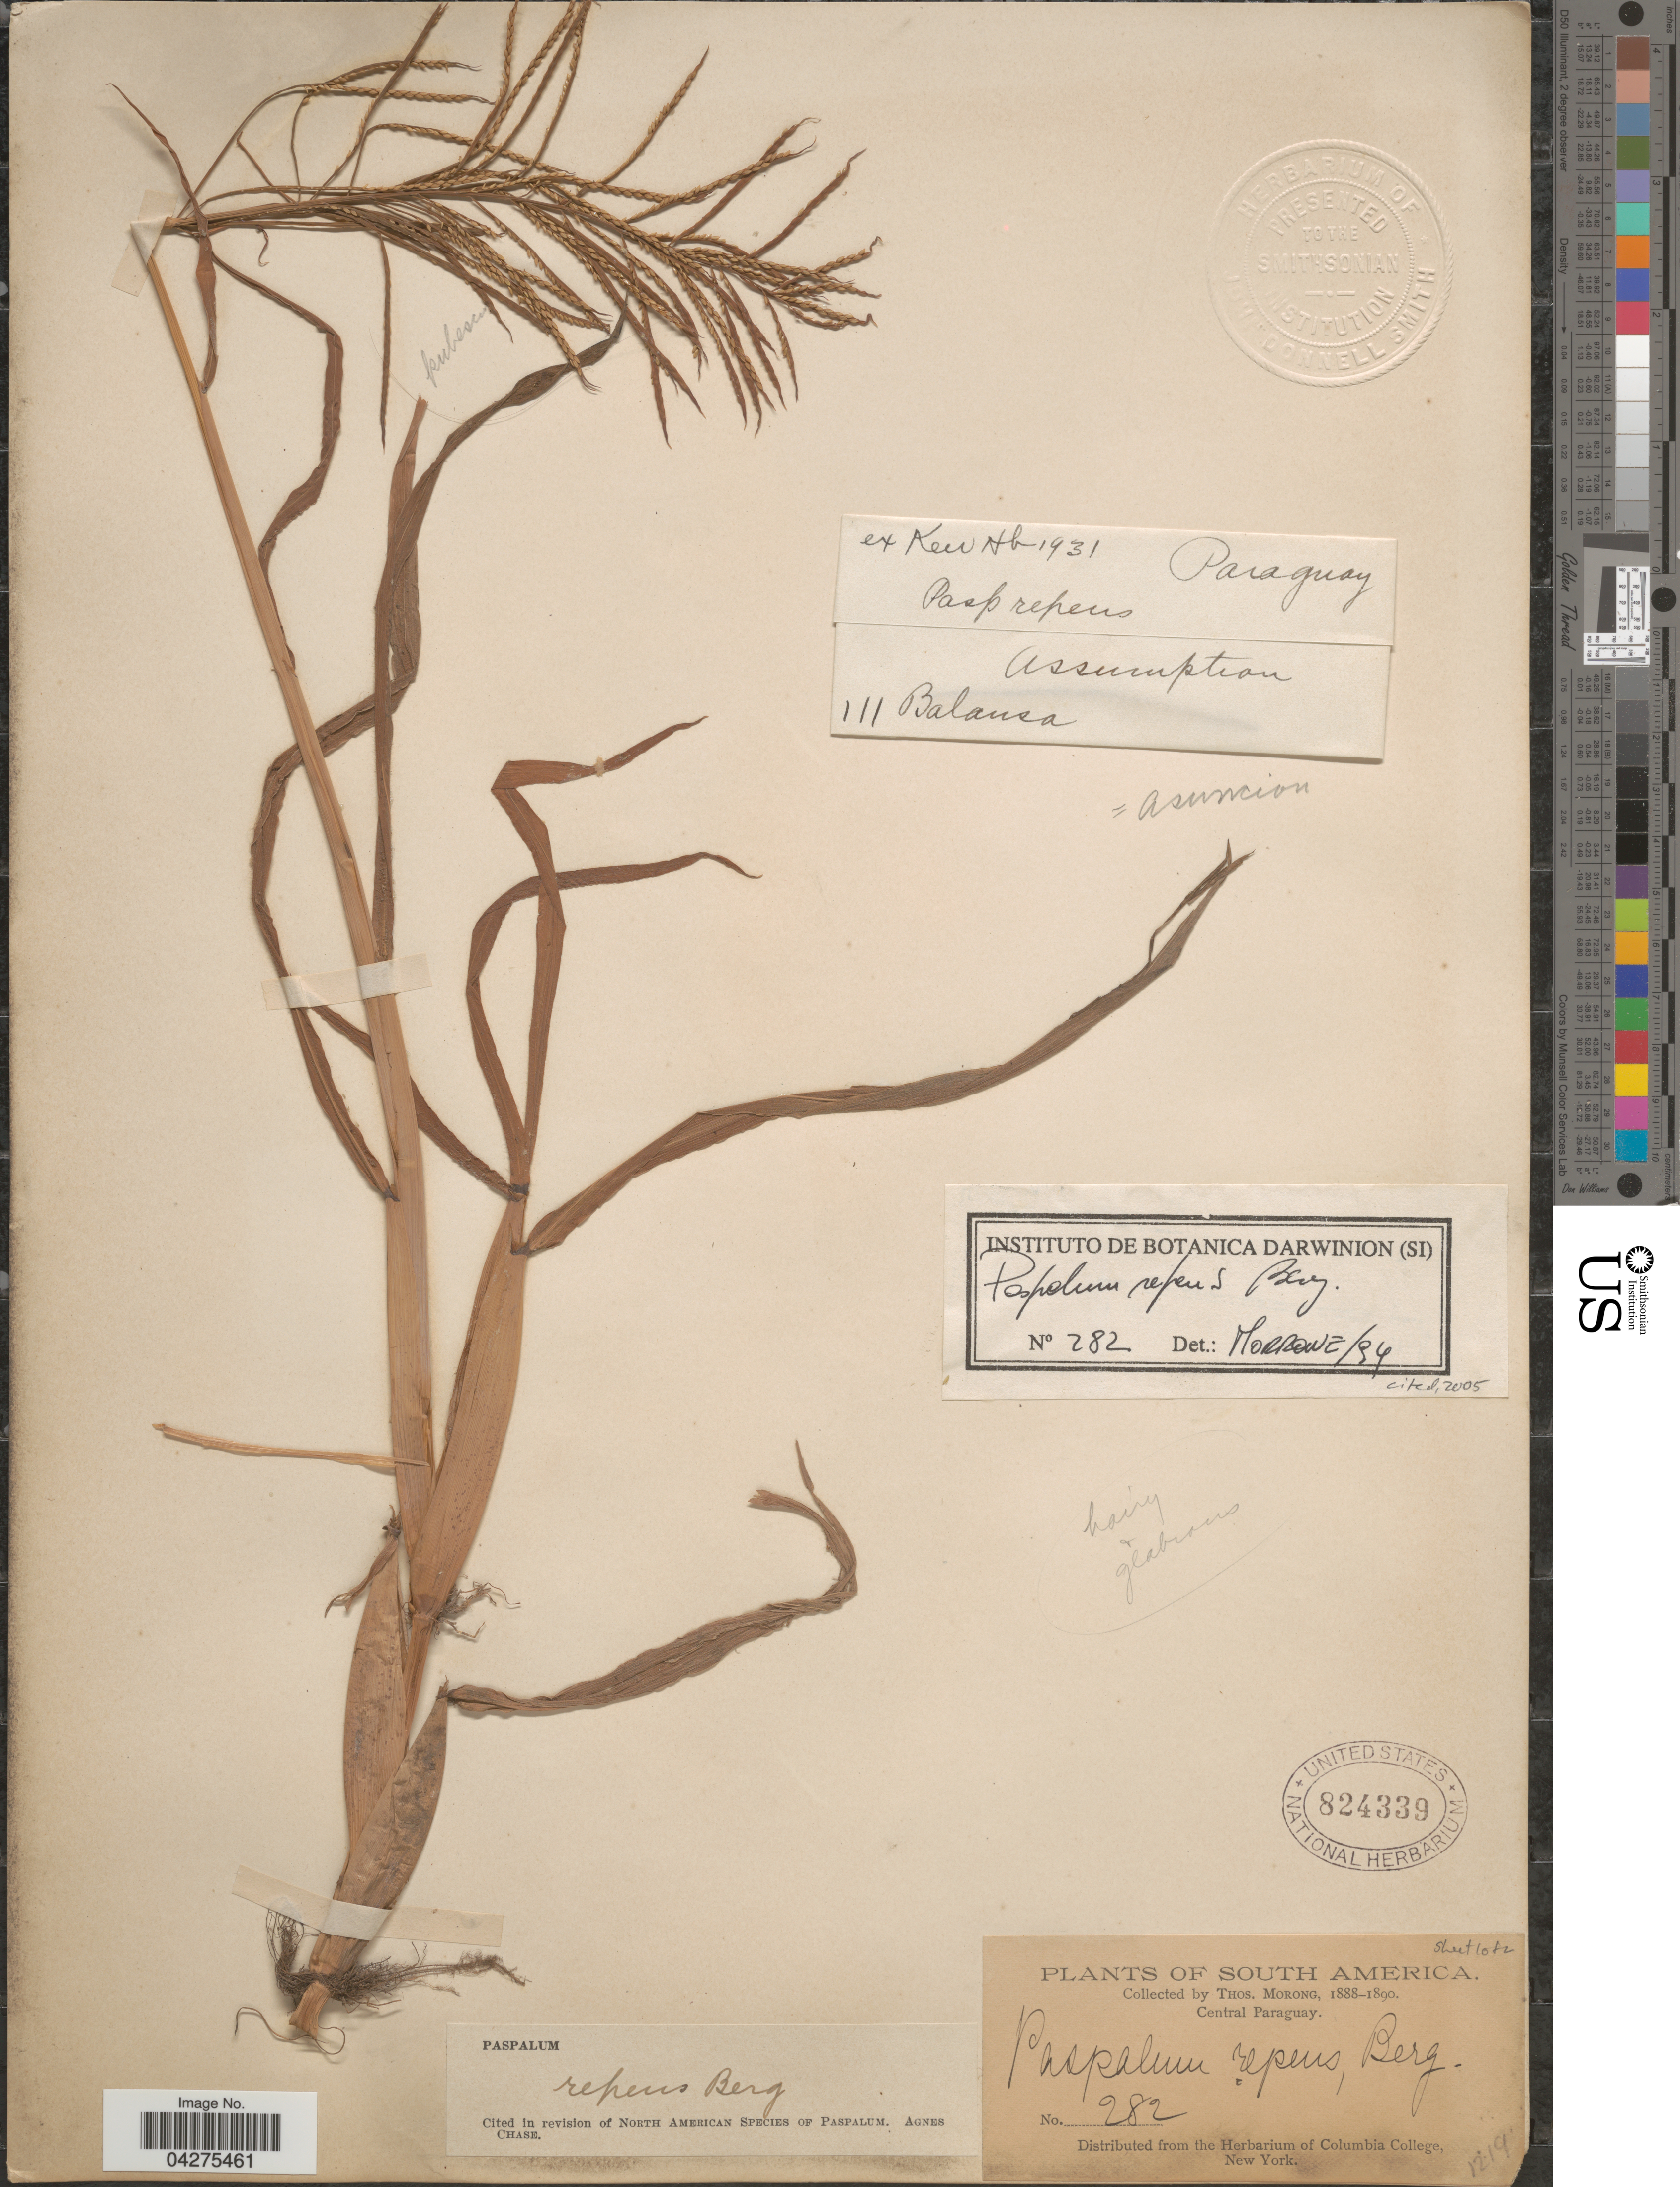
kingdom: Plantae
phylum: Tracheophyta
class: Liliopsida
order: Poales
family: Poaceae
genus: Paspalum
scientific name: Paspalum repens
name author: P.J. Bergius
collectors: ex herb. T. Morong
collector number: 282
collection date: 1888/1890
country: Paraguay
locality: Central Paraguay.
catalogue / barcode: US 824339